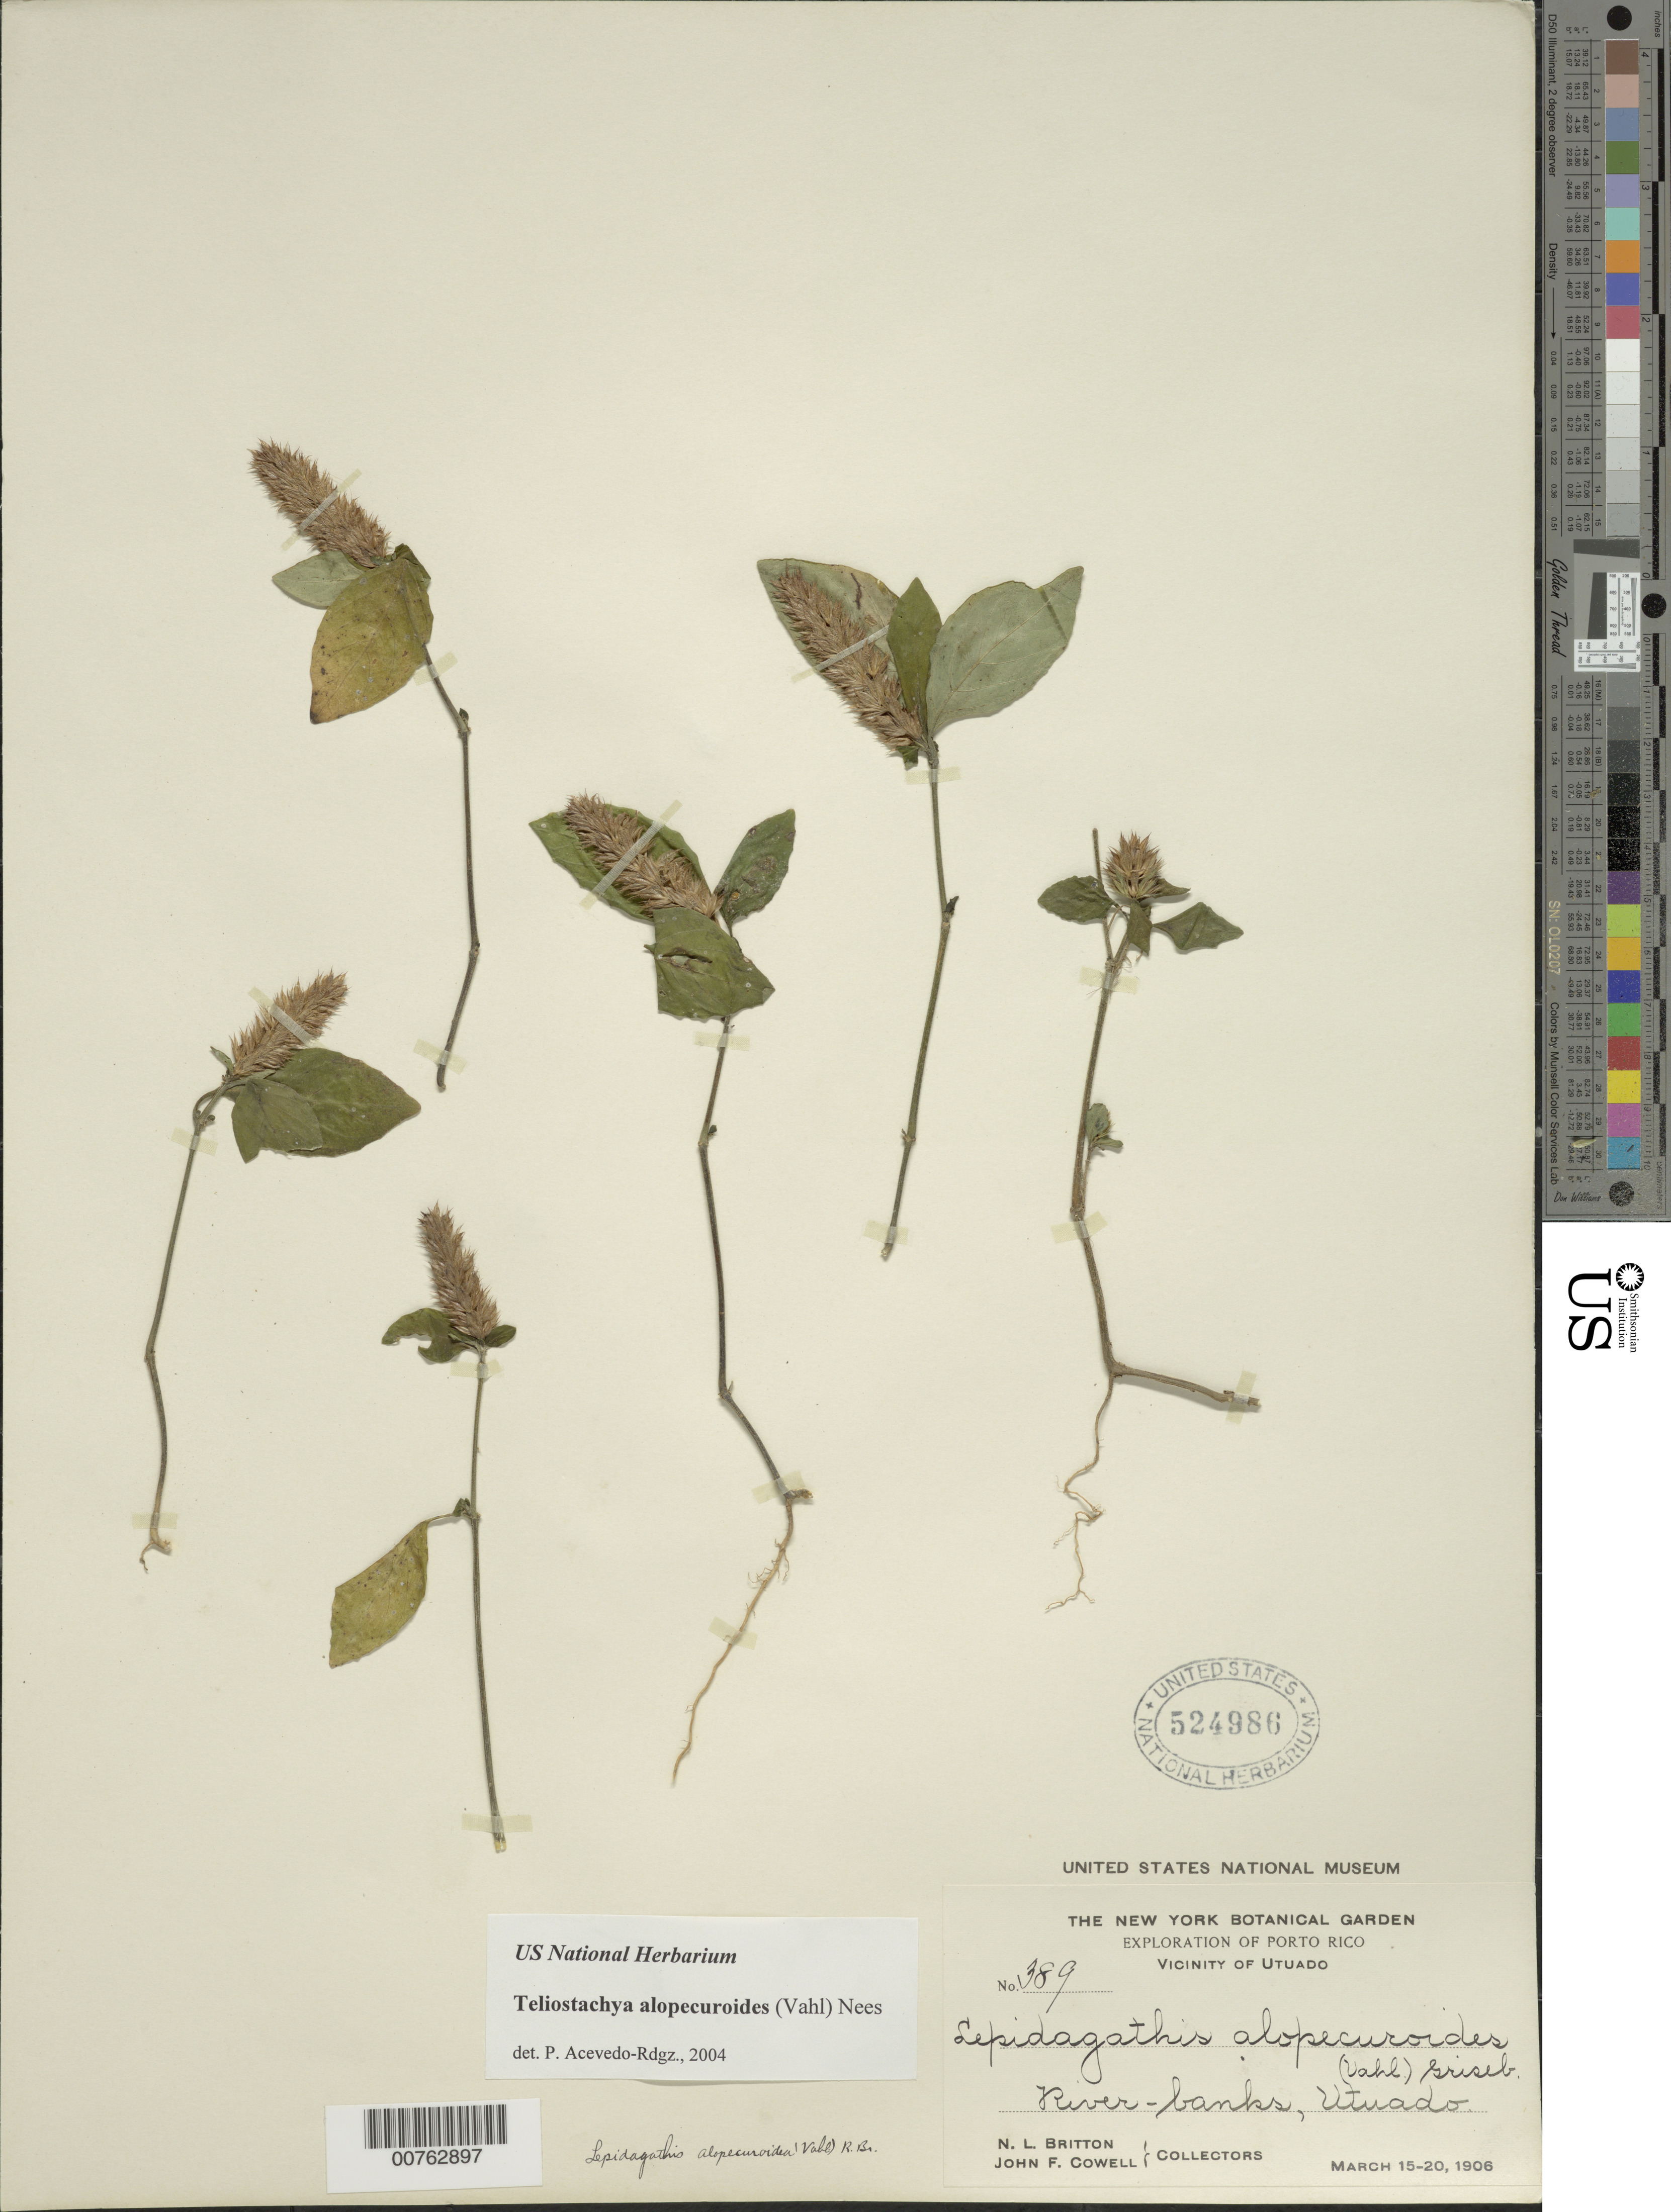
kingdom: Plantae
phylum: Tracheophyta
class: Magnoliopsida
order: Lamiales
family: Acanthaceae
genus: Teliostachya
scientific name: Teliostachya alopecuroidea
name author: (Vahl) Nees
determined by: Acevedo-Rodríguez, P., (BOT), Smithsonian Institution - National Museum of Natural History (UNITED STATES)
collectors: N. Britton & J. F. Cowell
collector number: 389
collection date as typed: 15 Mar 1906 to 20 Mar 1906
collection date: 1906-03-15/1906-03-20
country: Puerto Rico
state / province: Utuado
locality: Utuado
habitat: River bank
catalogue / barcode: US 524986